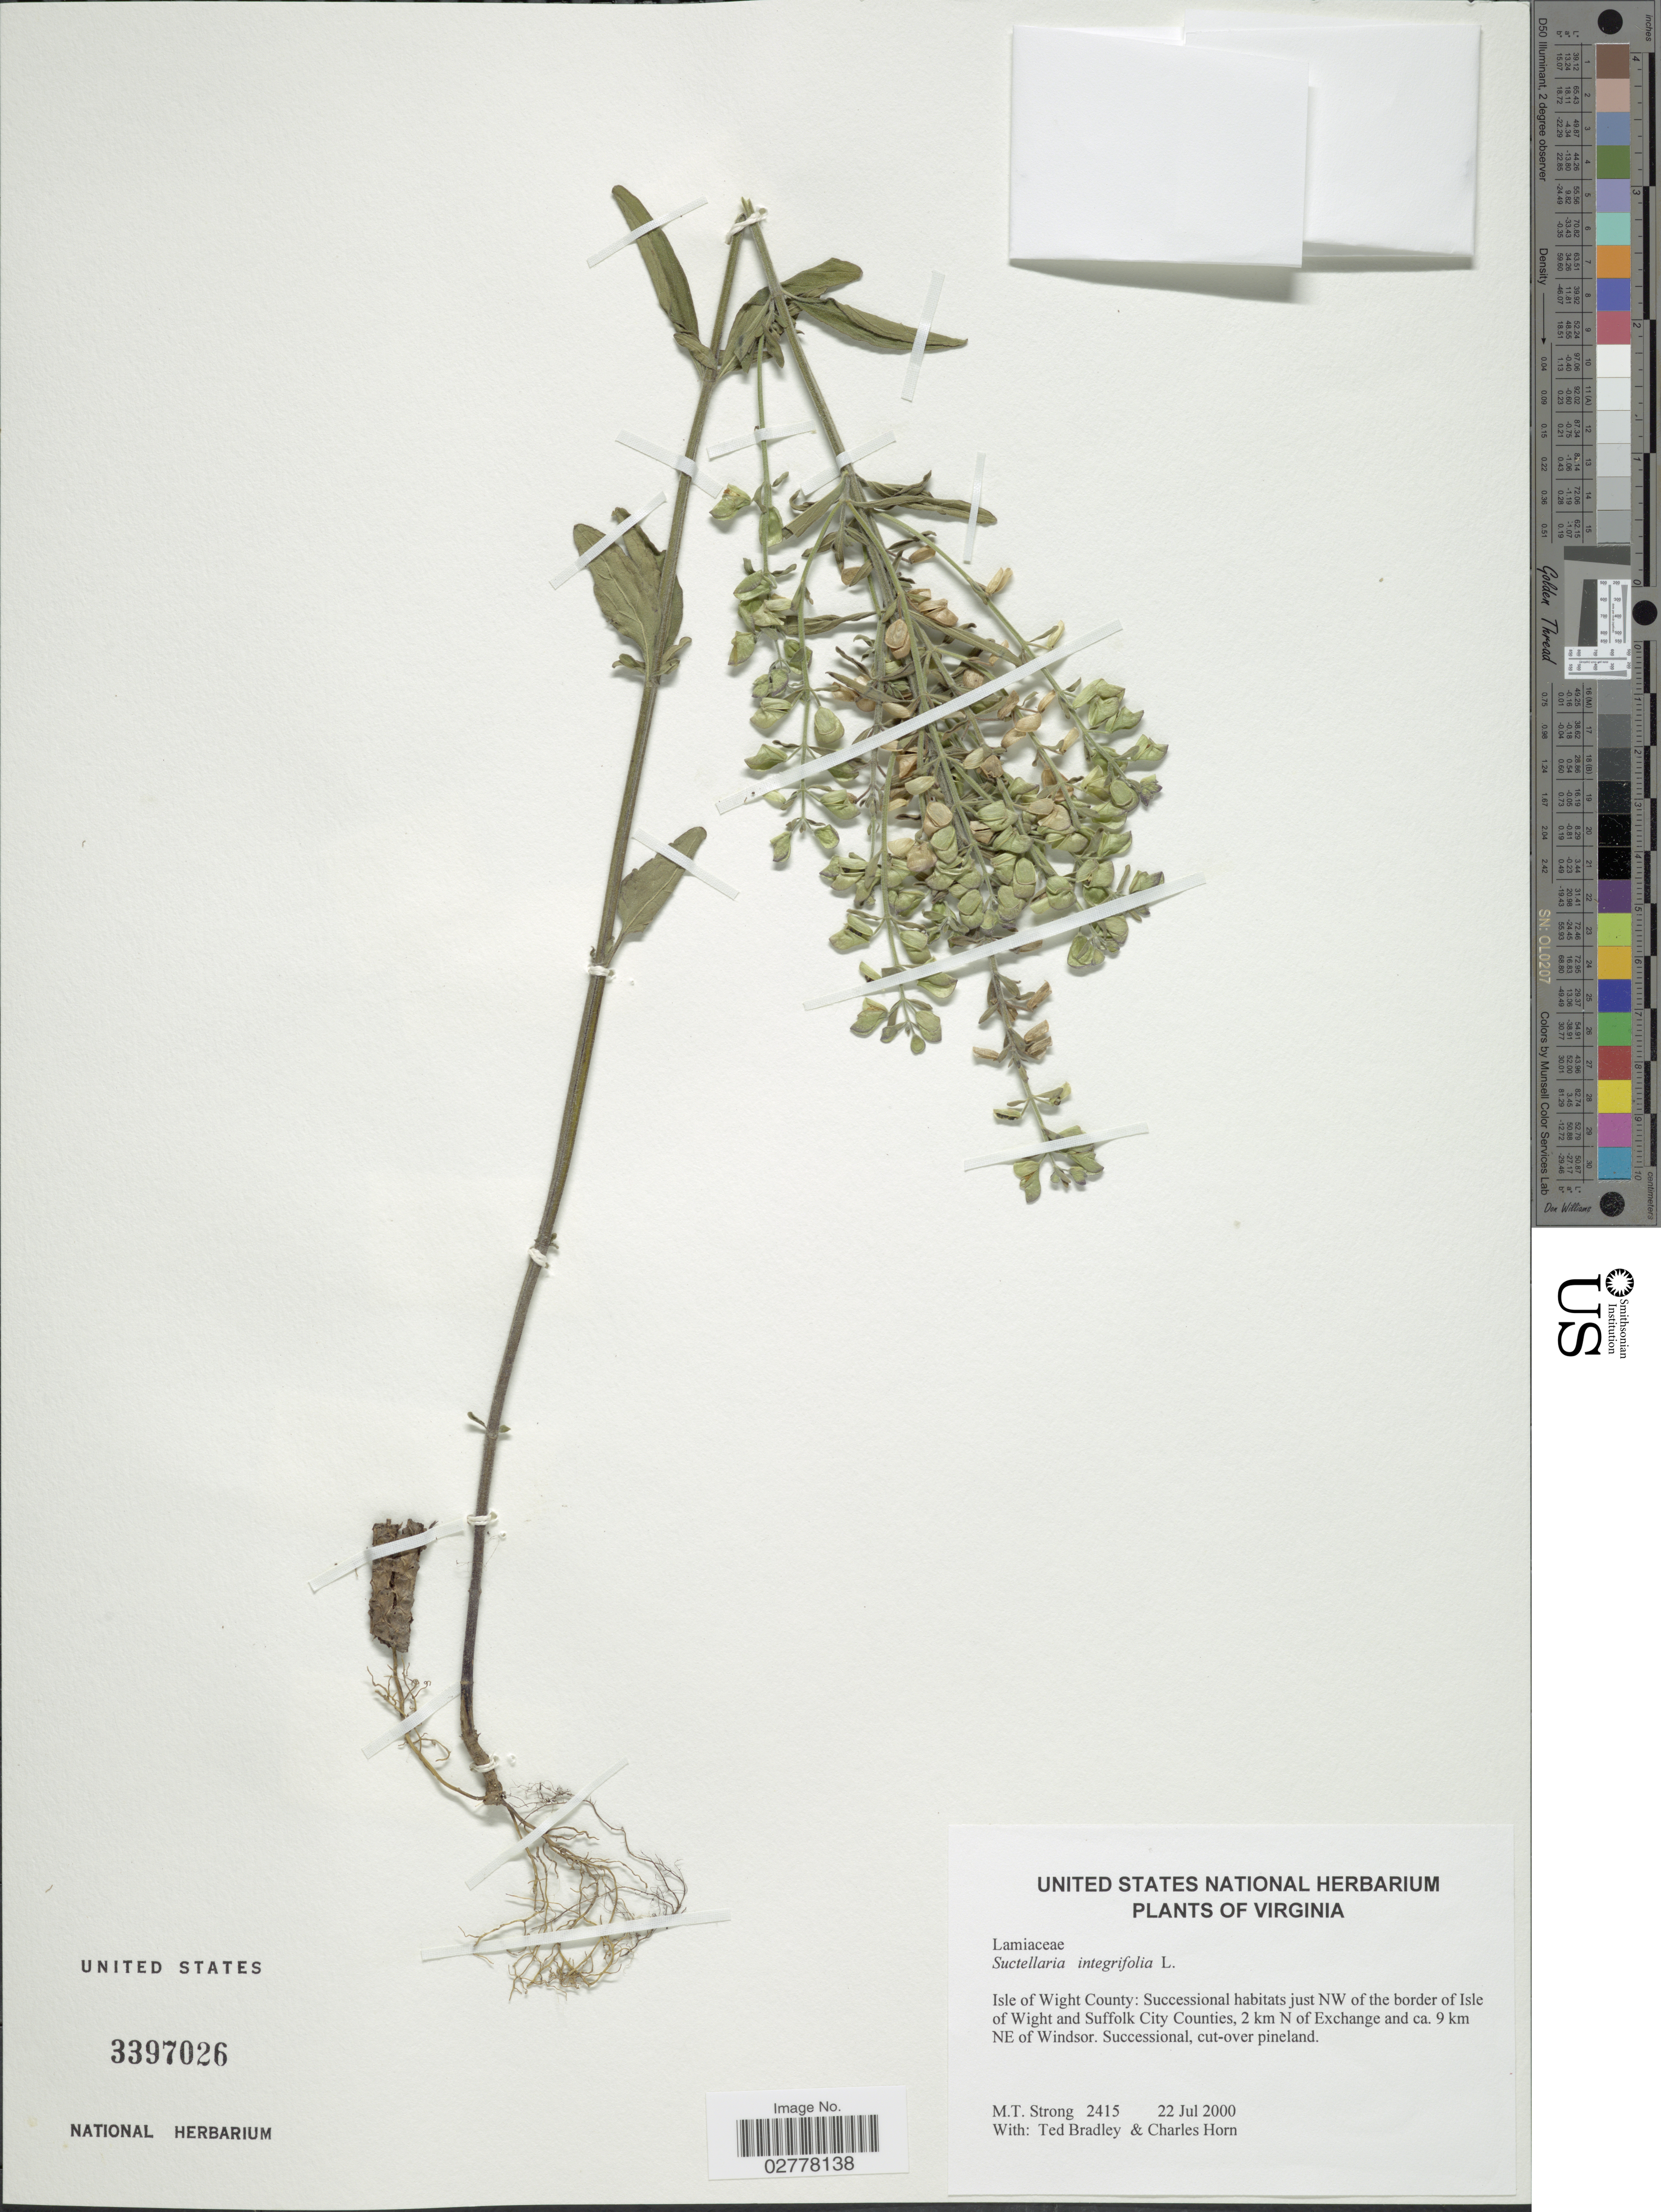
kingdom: Plantae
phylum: Tracheophyta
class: Magnoliopsida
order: Lamiales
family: Lamiaceae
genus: Scutellaria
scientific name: Scutellaria integrifolia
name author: L.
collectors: M. T. Strong, T. Bradley & C. Horn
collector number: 2415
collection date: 2000-07-22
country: United States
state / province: Virginia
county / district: Isle of Wight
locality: Isle of Wight County: Successional habitats just NW of the border of Isle of Wight and Suffolk City Counties, 2 km N of Exchange and ca. 9 km NE of Windsor.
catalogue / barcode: US 3397026